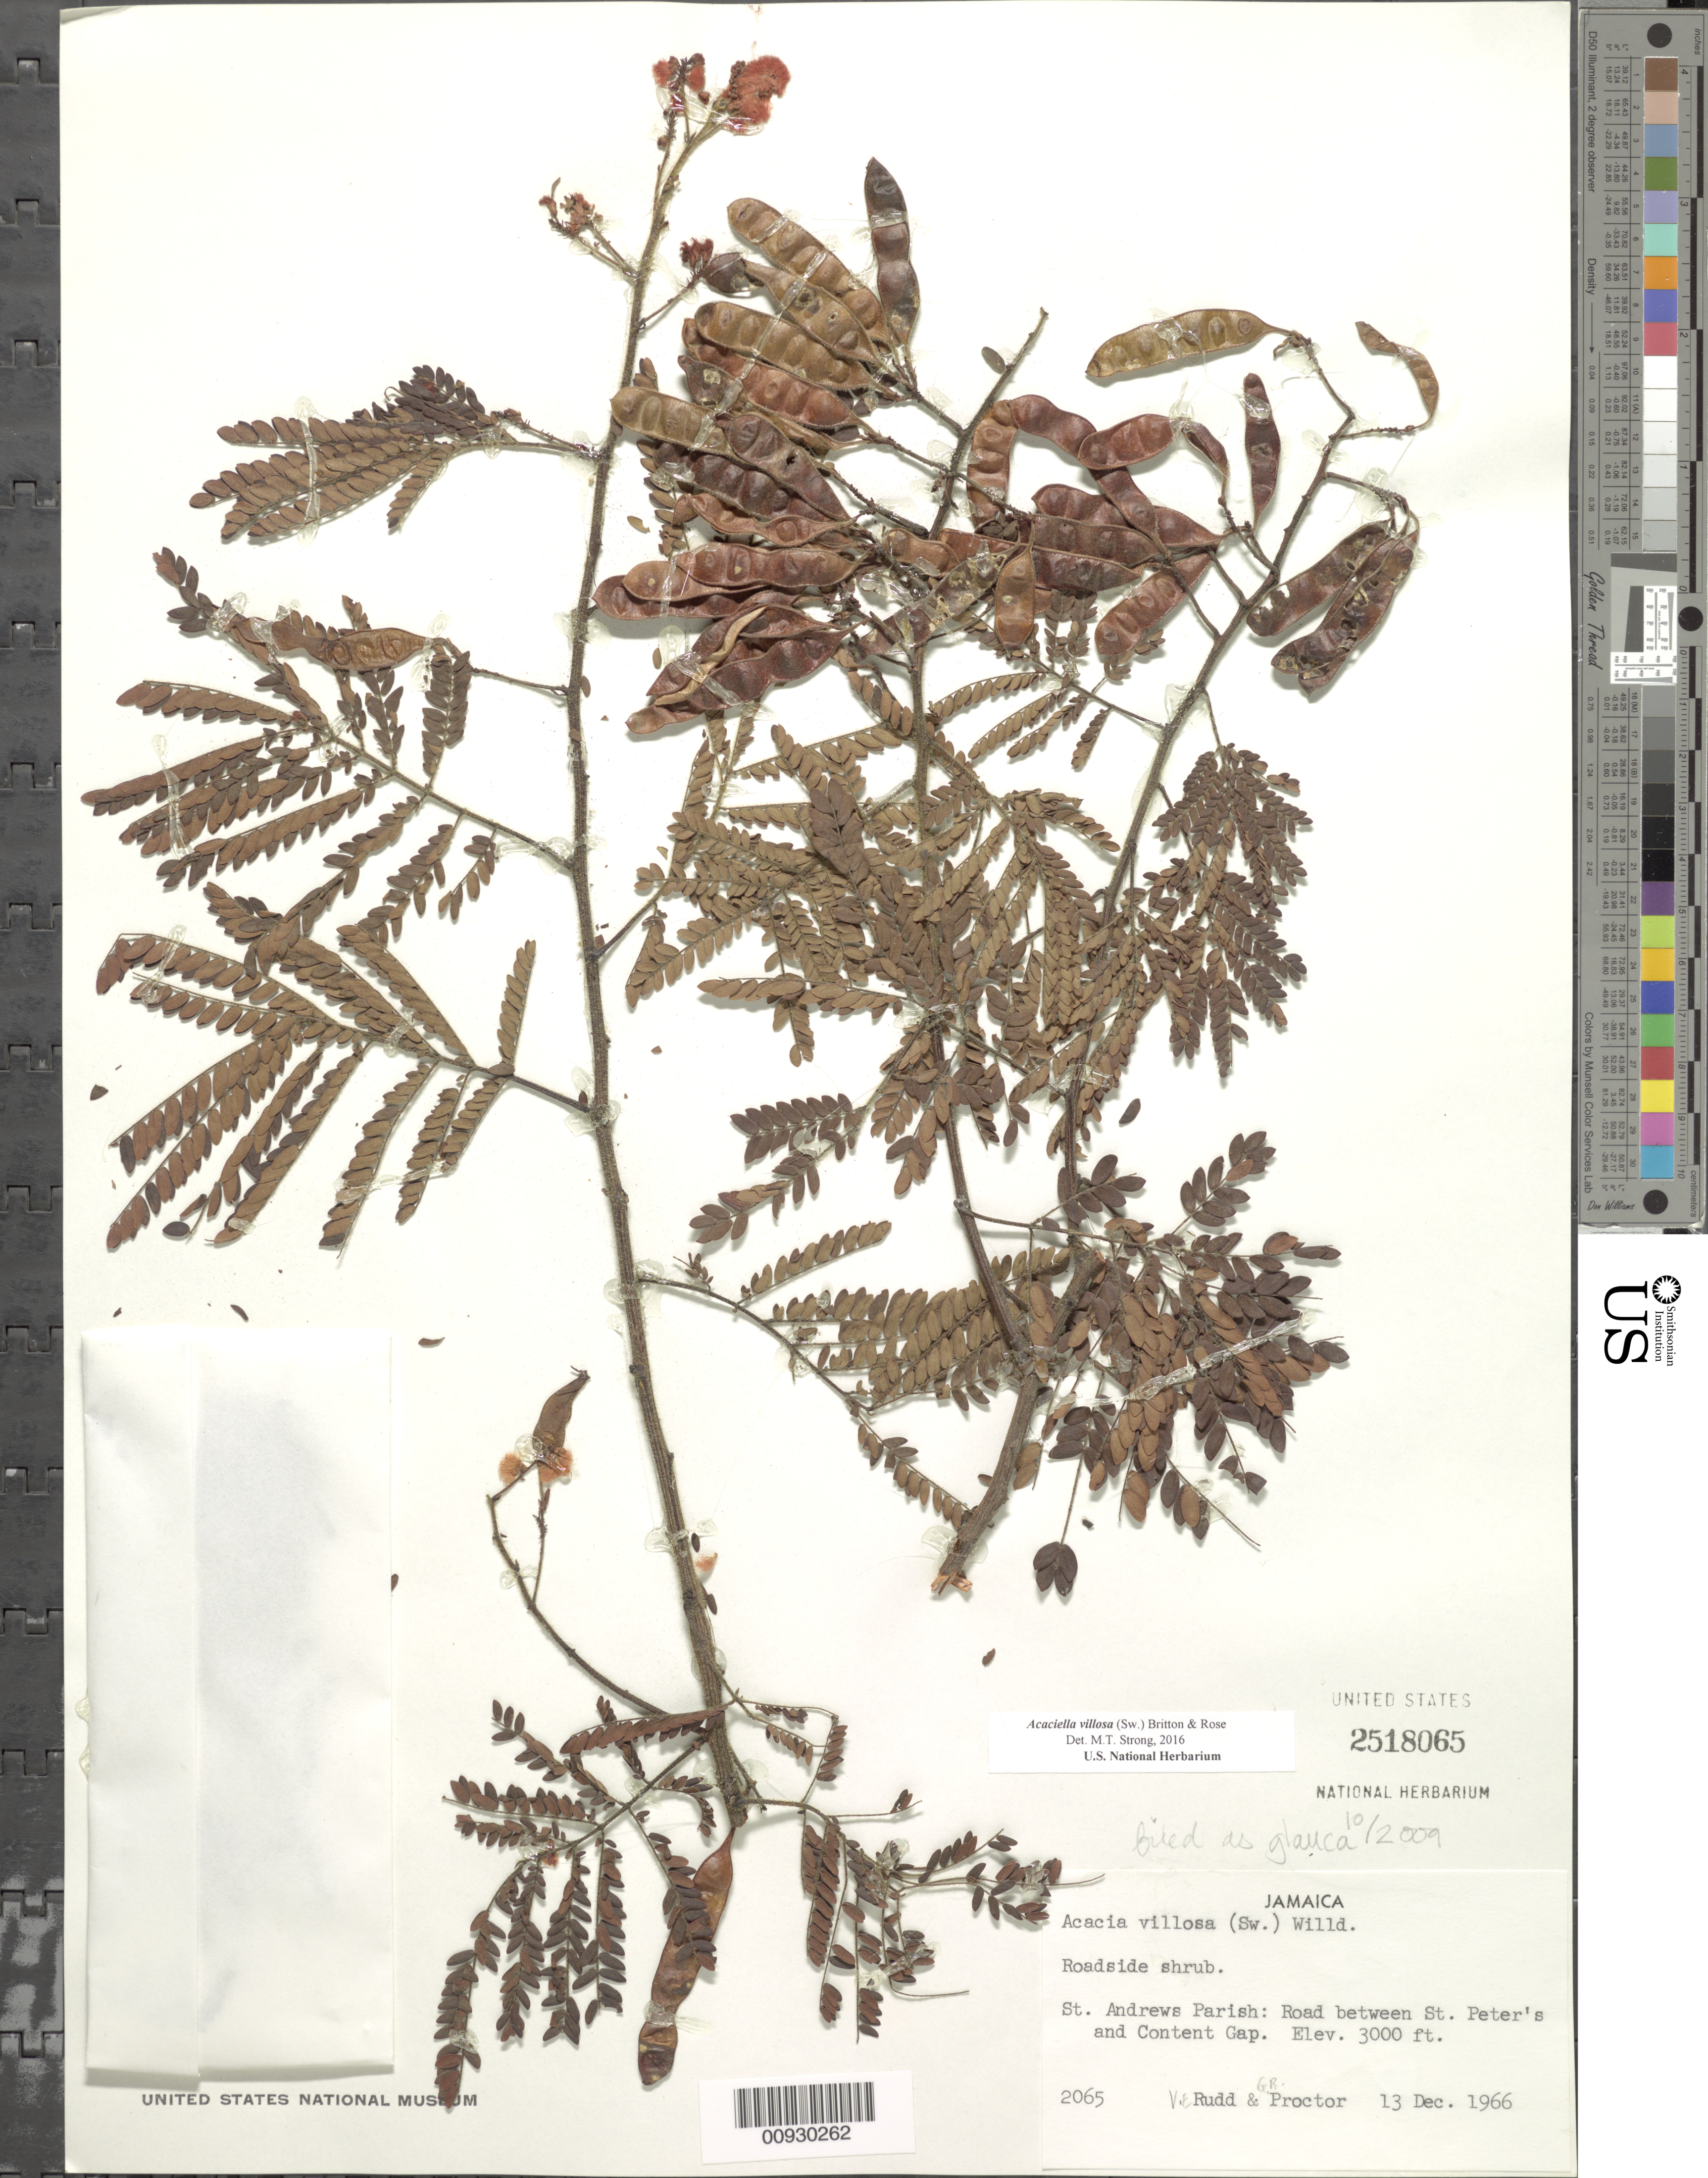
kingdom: Plantae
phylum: Tracheophyta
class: Magnoliopsida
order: Fabales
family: Fabaceae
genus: Acaciella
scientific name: Acaciella villosa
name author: (Sw.) Britton & Rose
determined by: Strong, M. T., (US), Smithsonian Institution - National Museum of Natural History (UNITED STATES)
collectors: V. E. Rudd & G. R. Proctor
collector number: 2065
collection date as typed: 13 Dec 1966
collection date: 1966-12-13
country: Jamaica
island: Jamaica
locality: St. Andrews Parish: Road between St. Peter's and Content Gap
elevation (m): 914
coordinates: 0 N, 0 E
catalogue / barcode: US 2518065